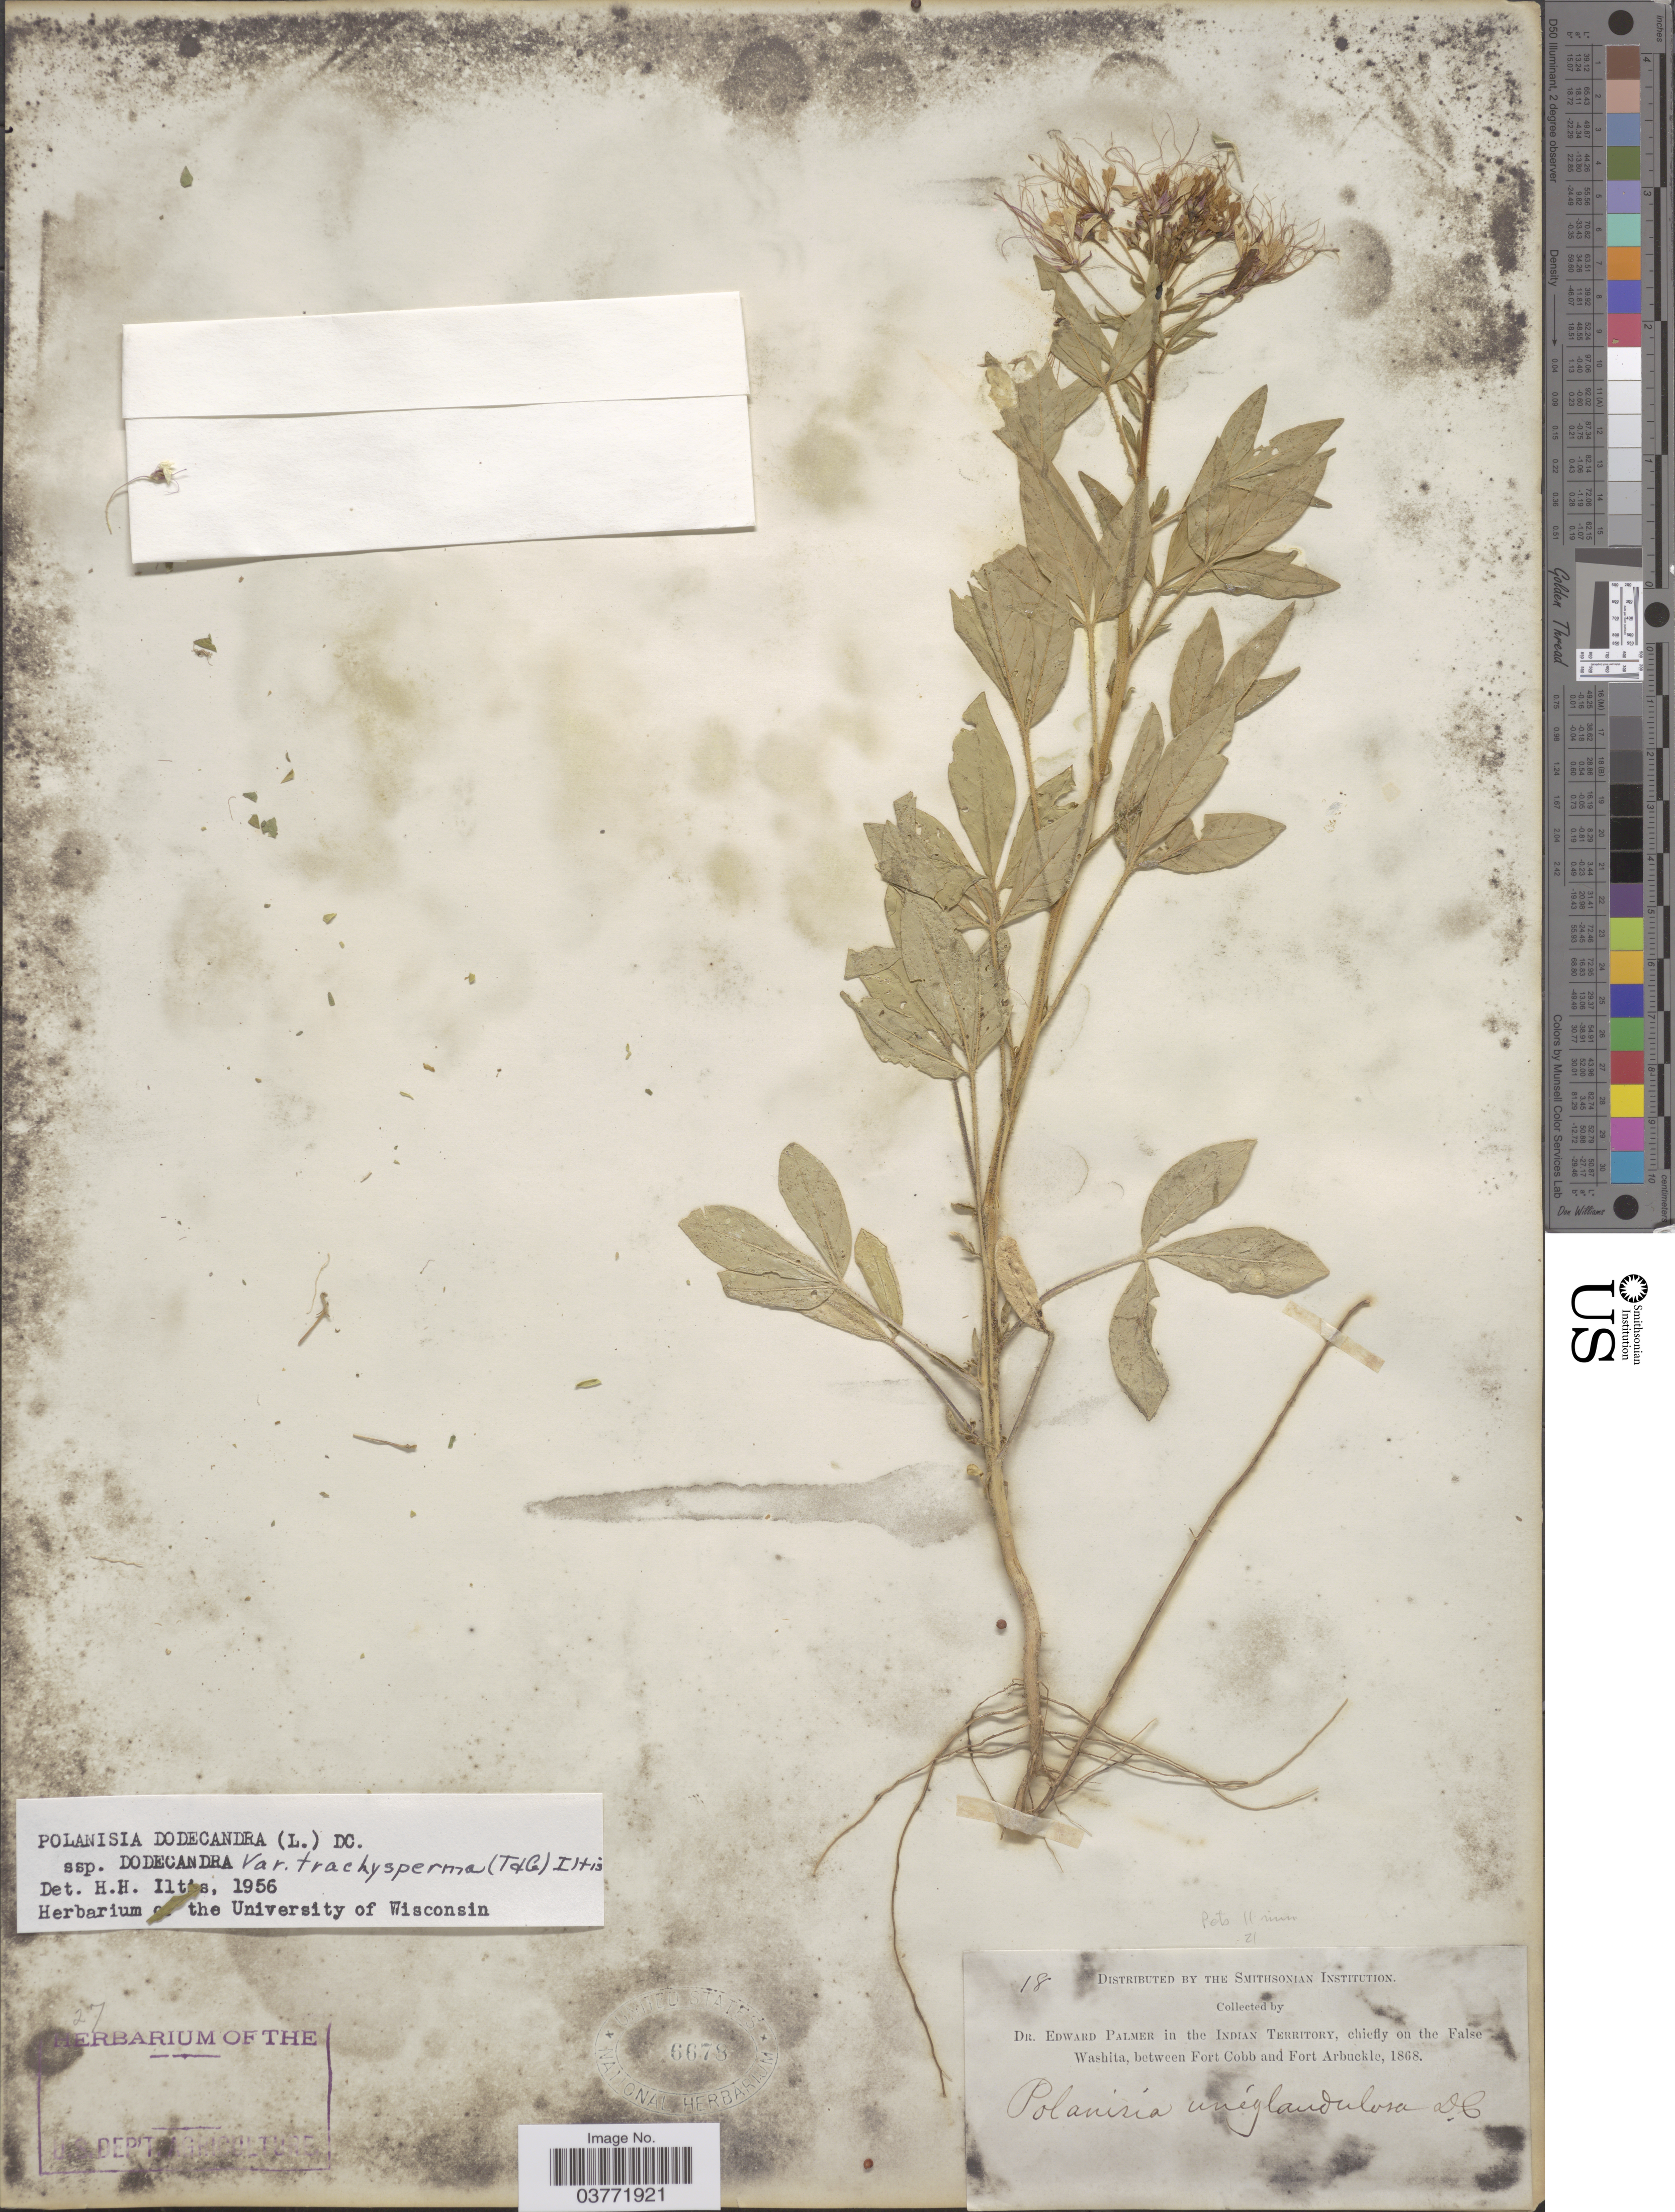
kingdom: Plantae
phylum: Tracheophyta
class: Magnoliopsida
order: Brassicales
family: Cleomaceae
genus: Polanisia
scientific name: Polanisia trachysperma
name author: Torr. & A. Gray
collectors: E. Palmer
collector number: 18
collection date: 1868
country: United States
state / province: Oklahoma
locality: Indian Territory, chiefly on the False Washita, between Fort Cobb and Fort Arbuckle.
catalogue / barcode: US 6678